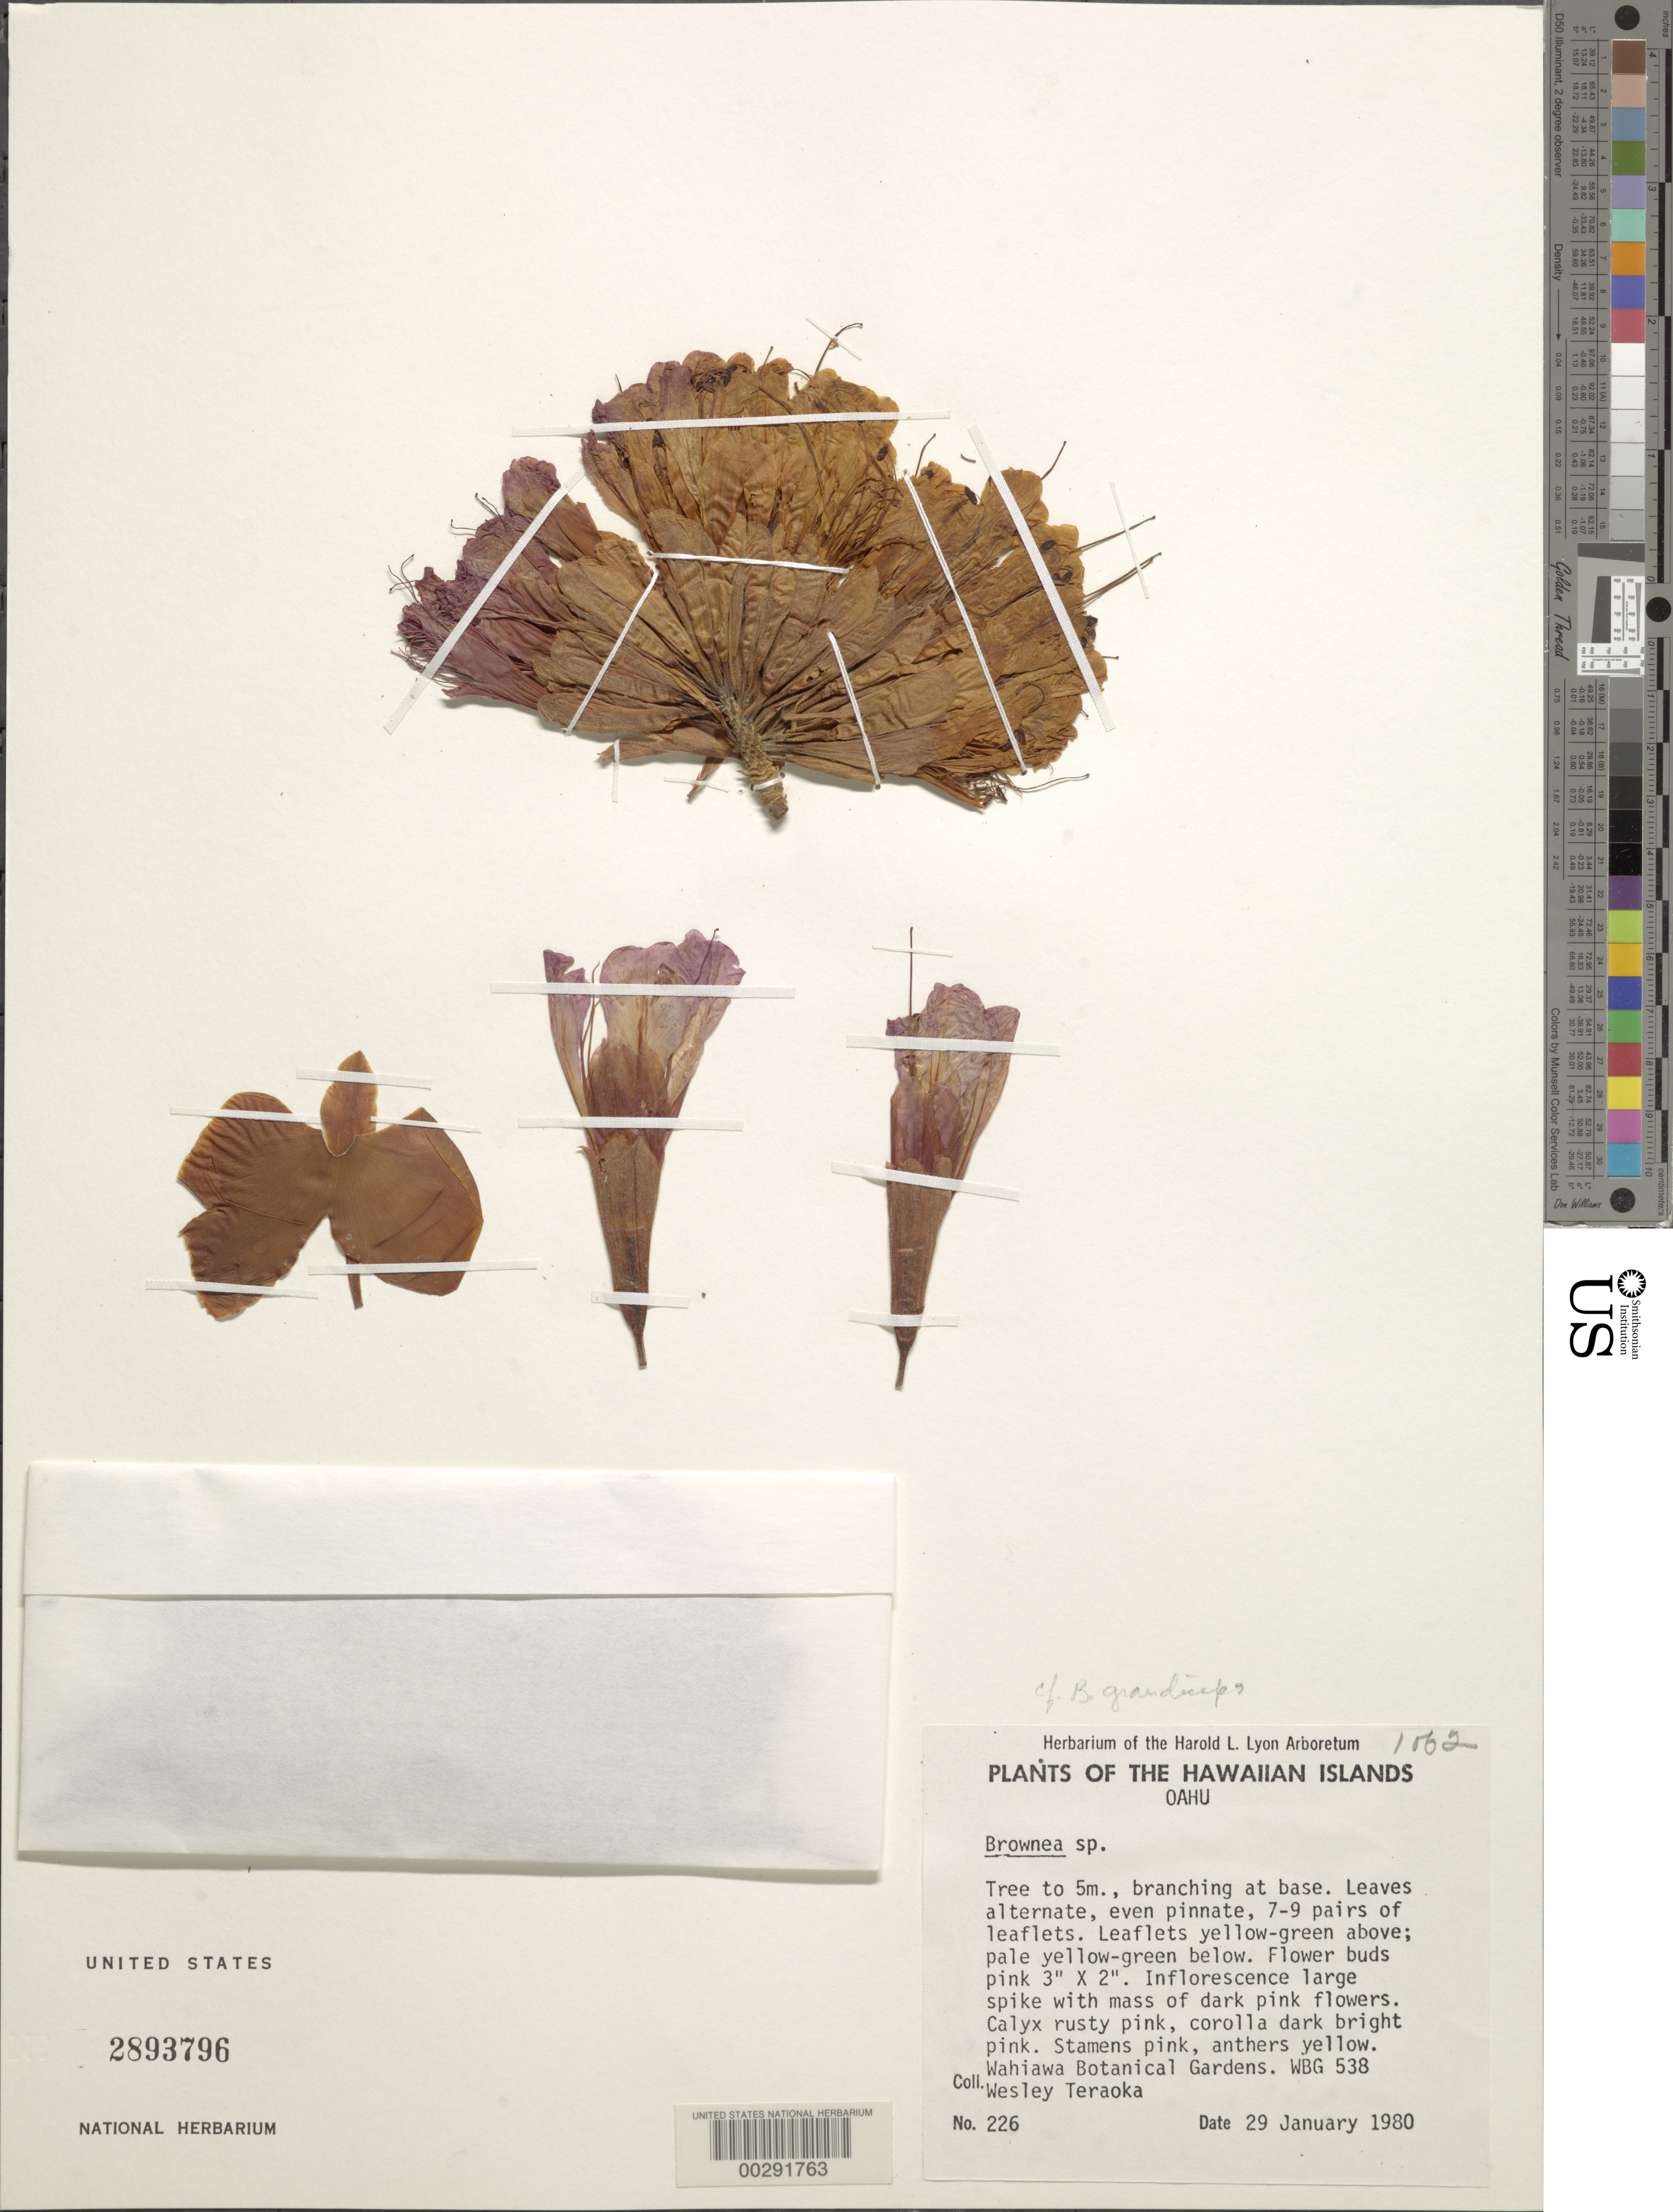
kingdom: Plantae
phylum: Tracheophyta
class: Magnoliopsida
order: Fabales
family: Fabaceae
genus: Brownea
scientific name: Brownea grandiceps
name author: Jacq.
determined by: Santos-Silva, J.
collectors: W. Teraoka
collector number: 226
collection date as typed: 29 Jan 1980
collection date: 1980-01-29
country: United States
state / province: Hawaii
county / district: Honolulu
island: Oahu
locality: Wahiawa botanical gardens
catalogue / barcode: US 2893796